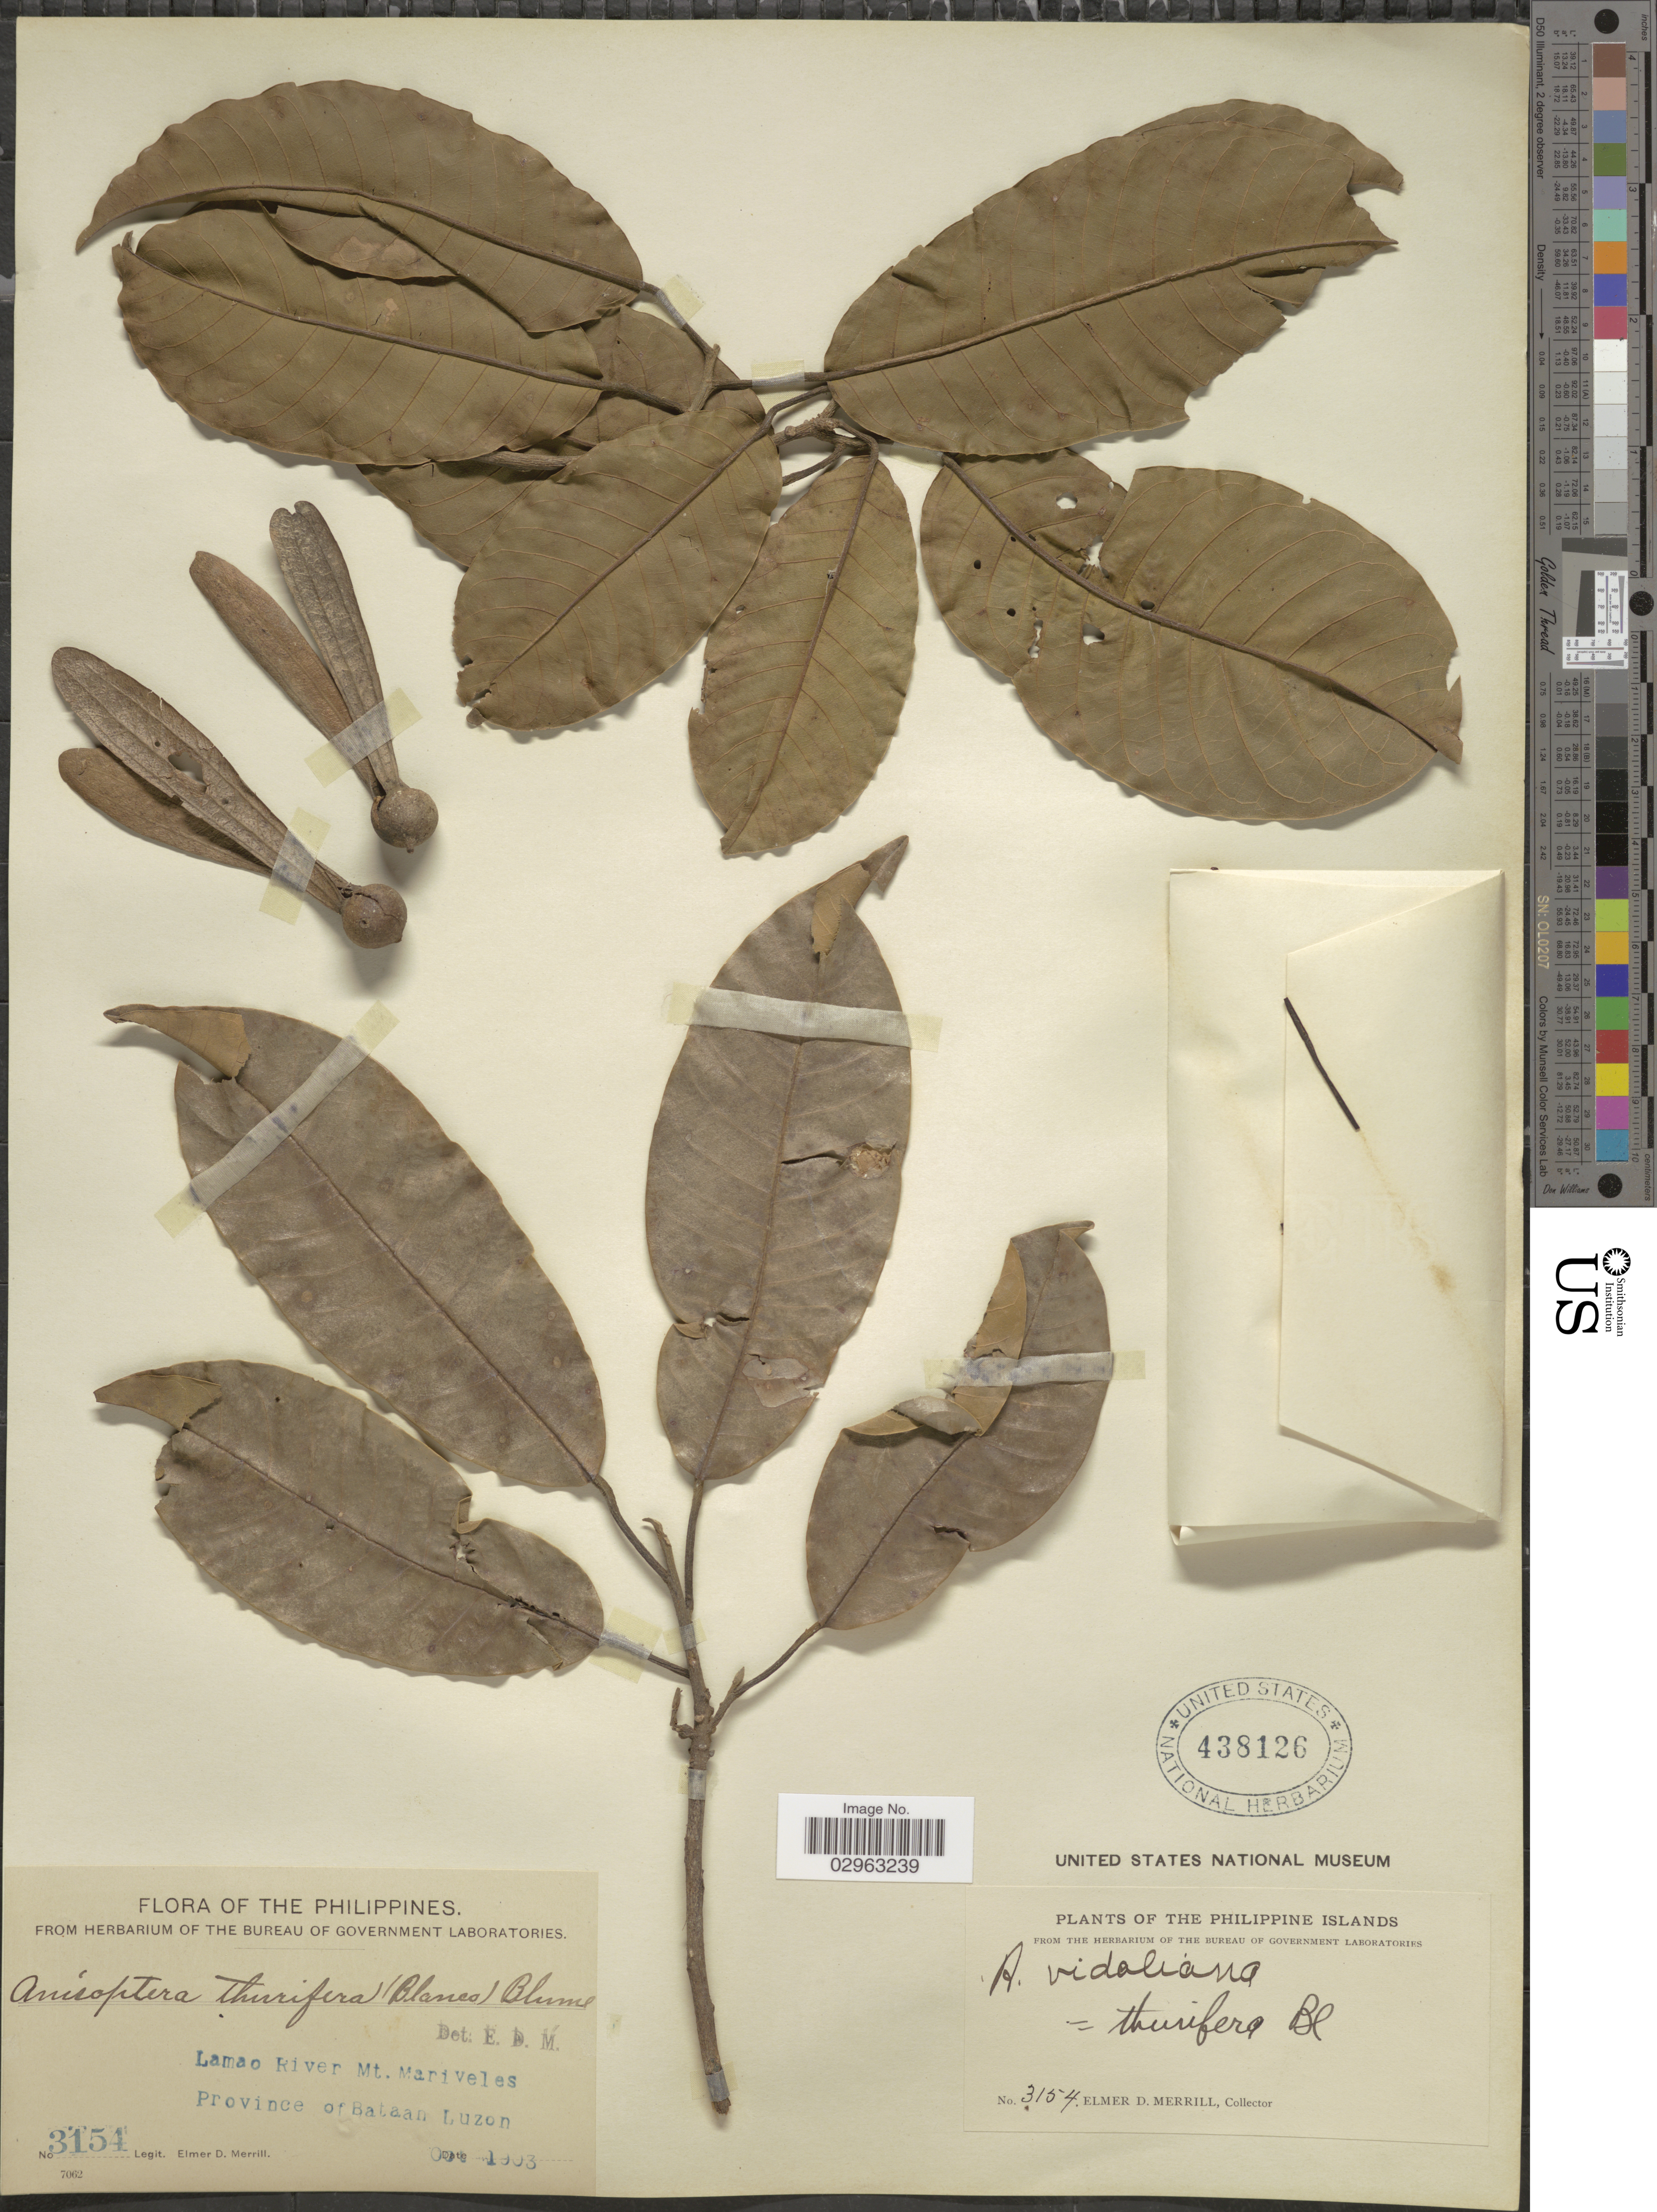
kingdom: Plantae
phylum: Tracheophyta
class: Magnoliopsida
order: Malvales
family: Dipterocarpaceae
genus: Anisoptera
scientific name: Anisoptera thurifera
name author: (Blanco) Blume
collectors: E. D. Merrill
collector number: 3154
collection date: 1903-10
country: Philippines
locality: Lamao River, Mt. Mariveles, Province of Bataan, Luzon.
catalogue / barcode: US 438126